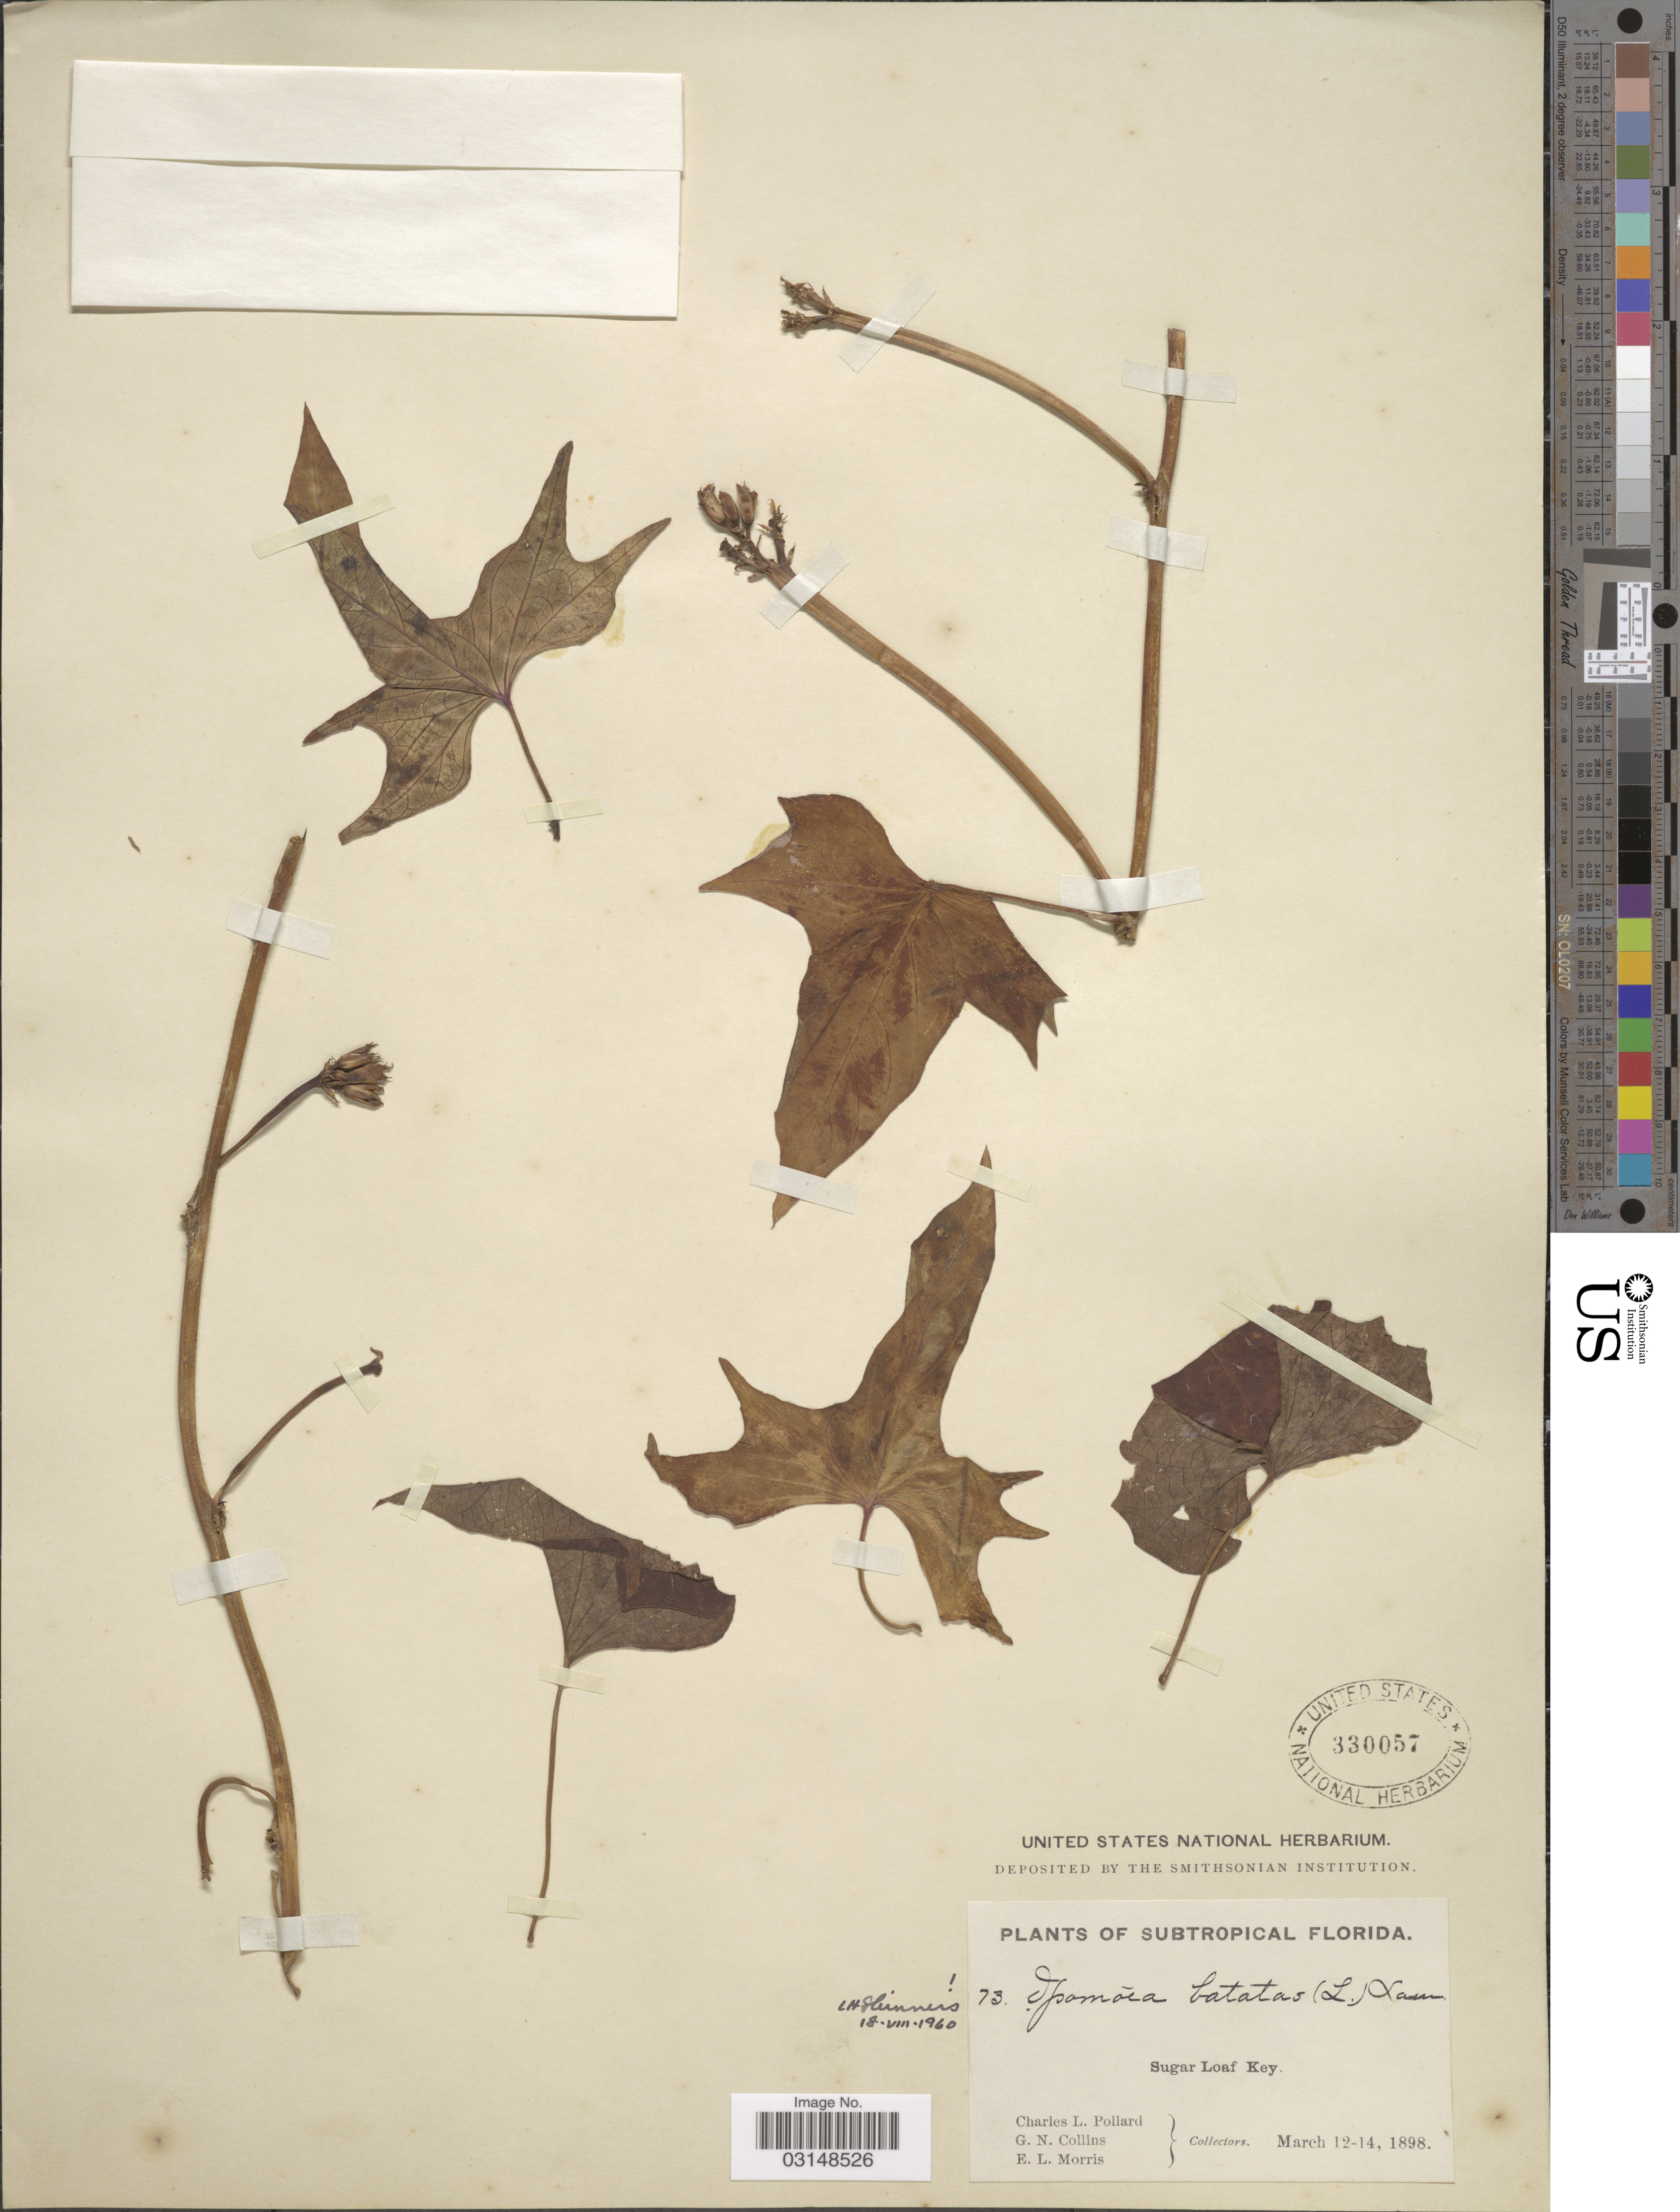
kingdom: Plantae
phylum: Tracheophyta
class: Magnoliopsida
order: Solanales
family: Convolvulaceae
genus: Ipomoea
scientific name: Ipomoea batatas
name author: (L.) Lam.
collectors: C. L. Pollard, G. Collins & E. Morris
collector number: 73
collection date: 1898-03-12/1898-03-14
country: United States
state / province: Florida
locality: Subtropical Florida, Sugar Loaf Key.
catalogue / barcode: US 330057